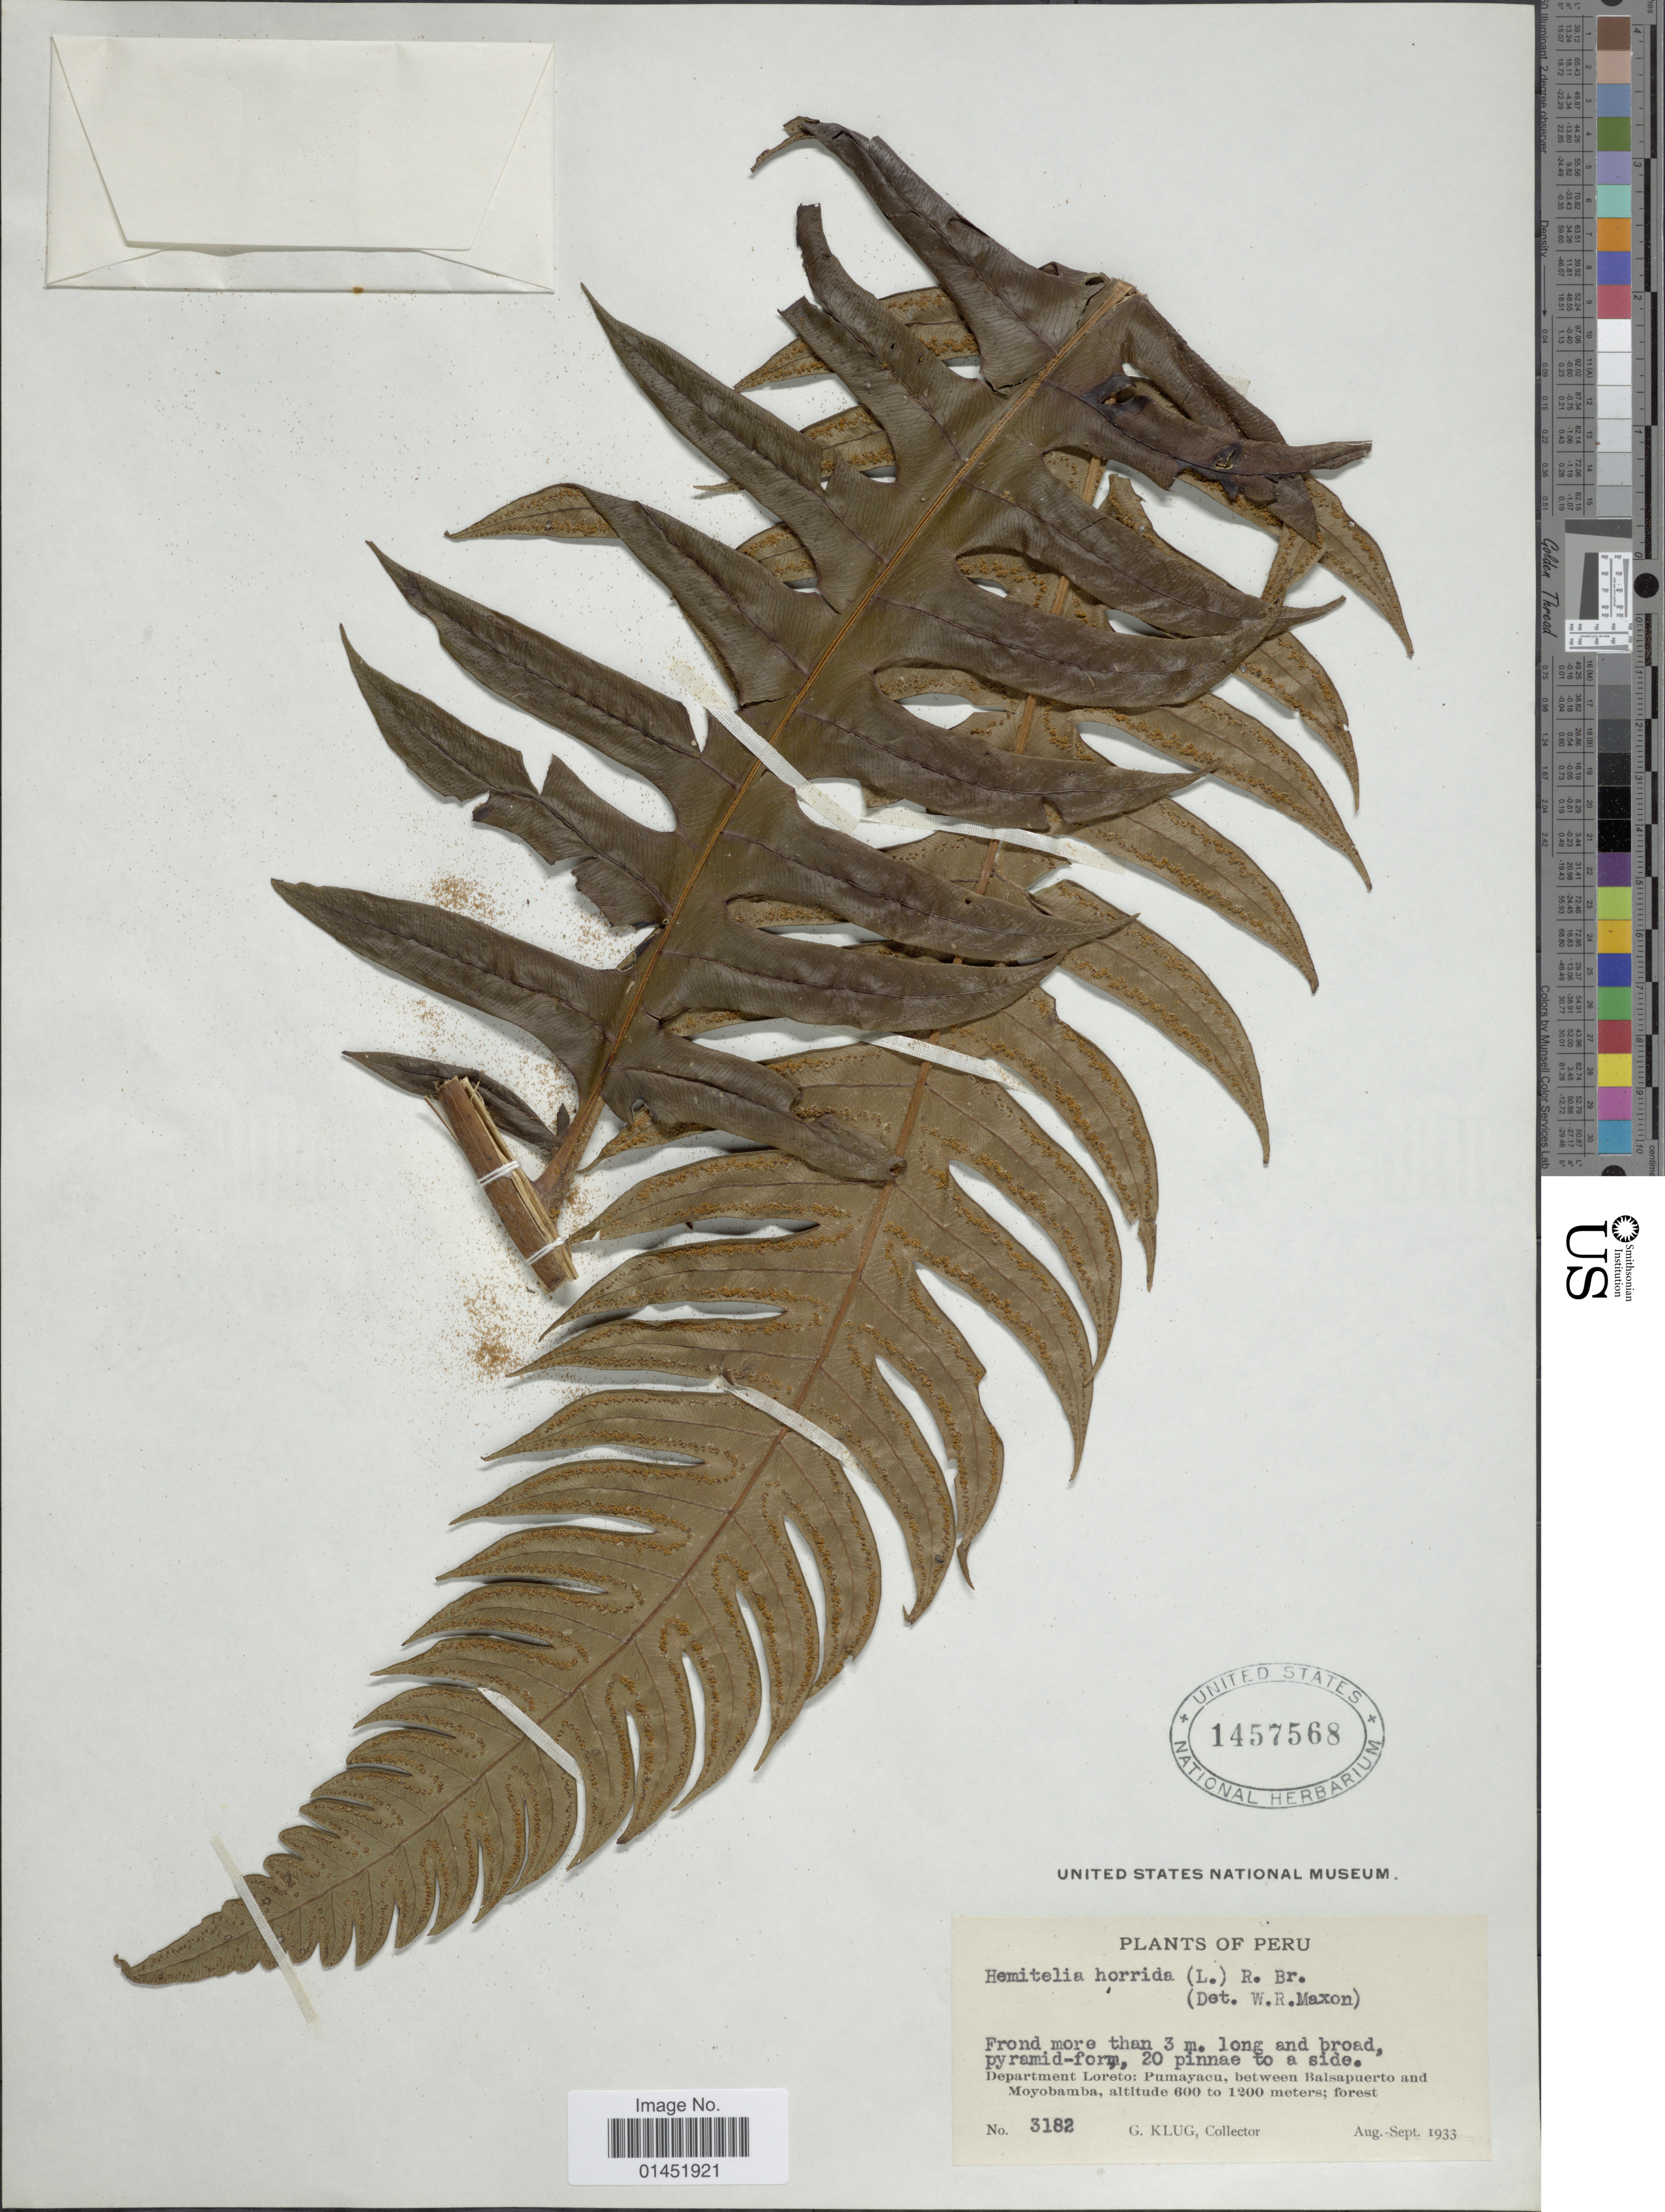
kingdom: Plantae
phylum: Tracheophyta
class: Polypodiopsida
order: Cyatheales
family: Cyatheaceae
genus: Cyathea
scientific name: Cyathea horrida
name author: (L.) Sm.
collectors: G. Klug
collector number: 3182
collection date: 1933-08/1933-09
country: Peru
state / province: Loreto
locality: Department Loreto: Pumayacu, between Balsapuerto and Moyobamba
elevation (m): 600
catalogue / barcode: US 1457568